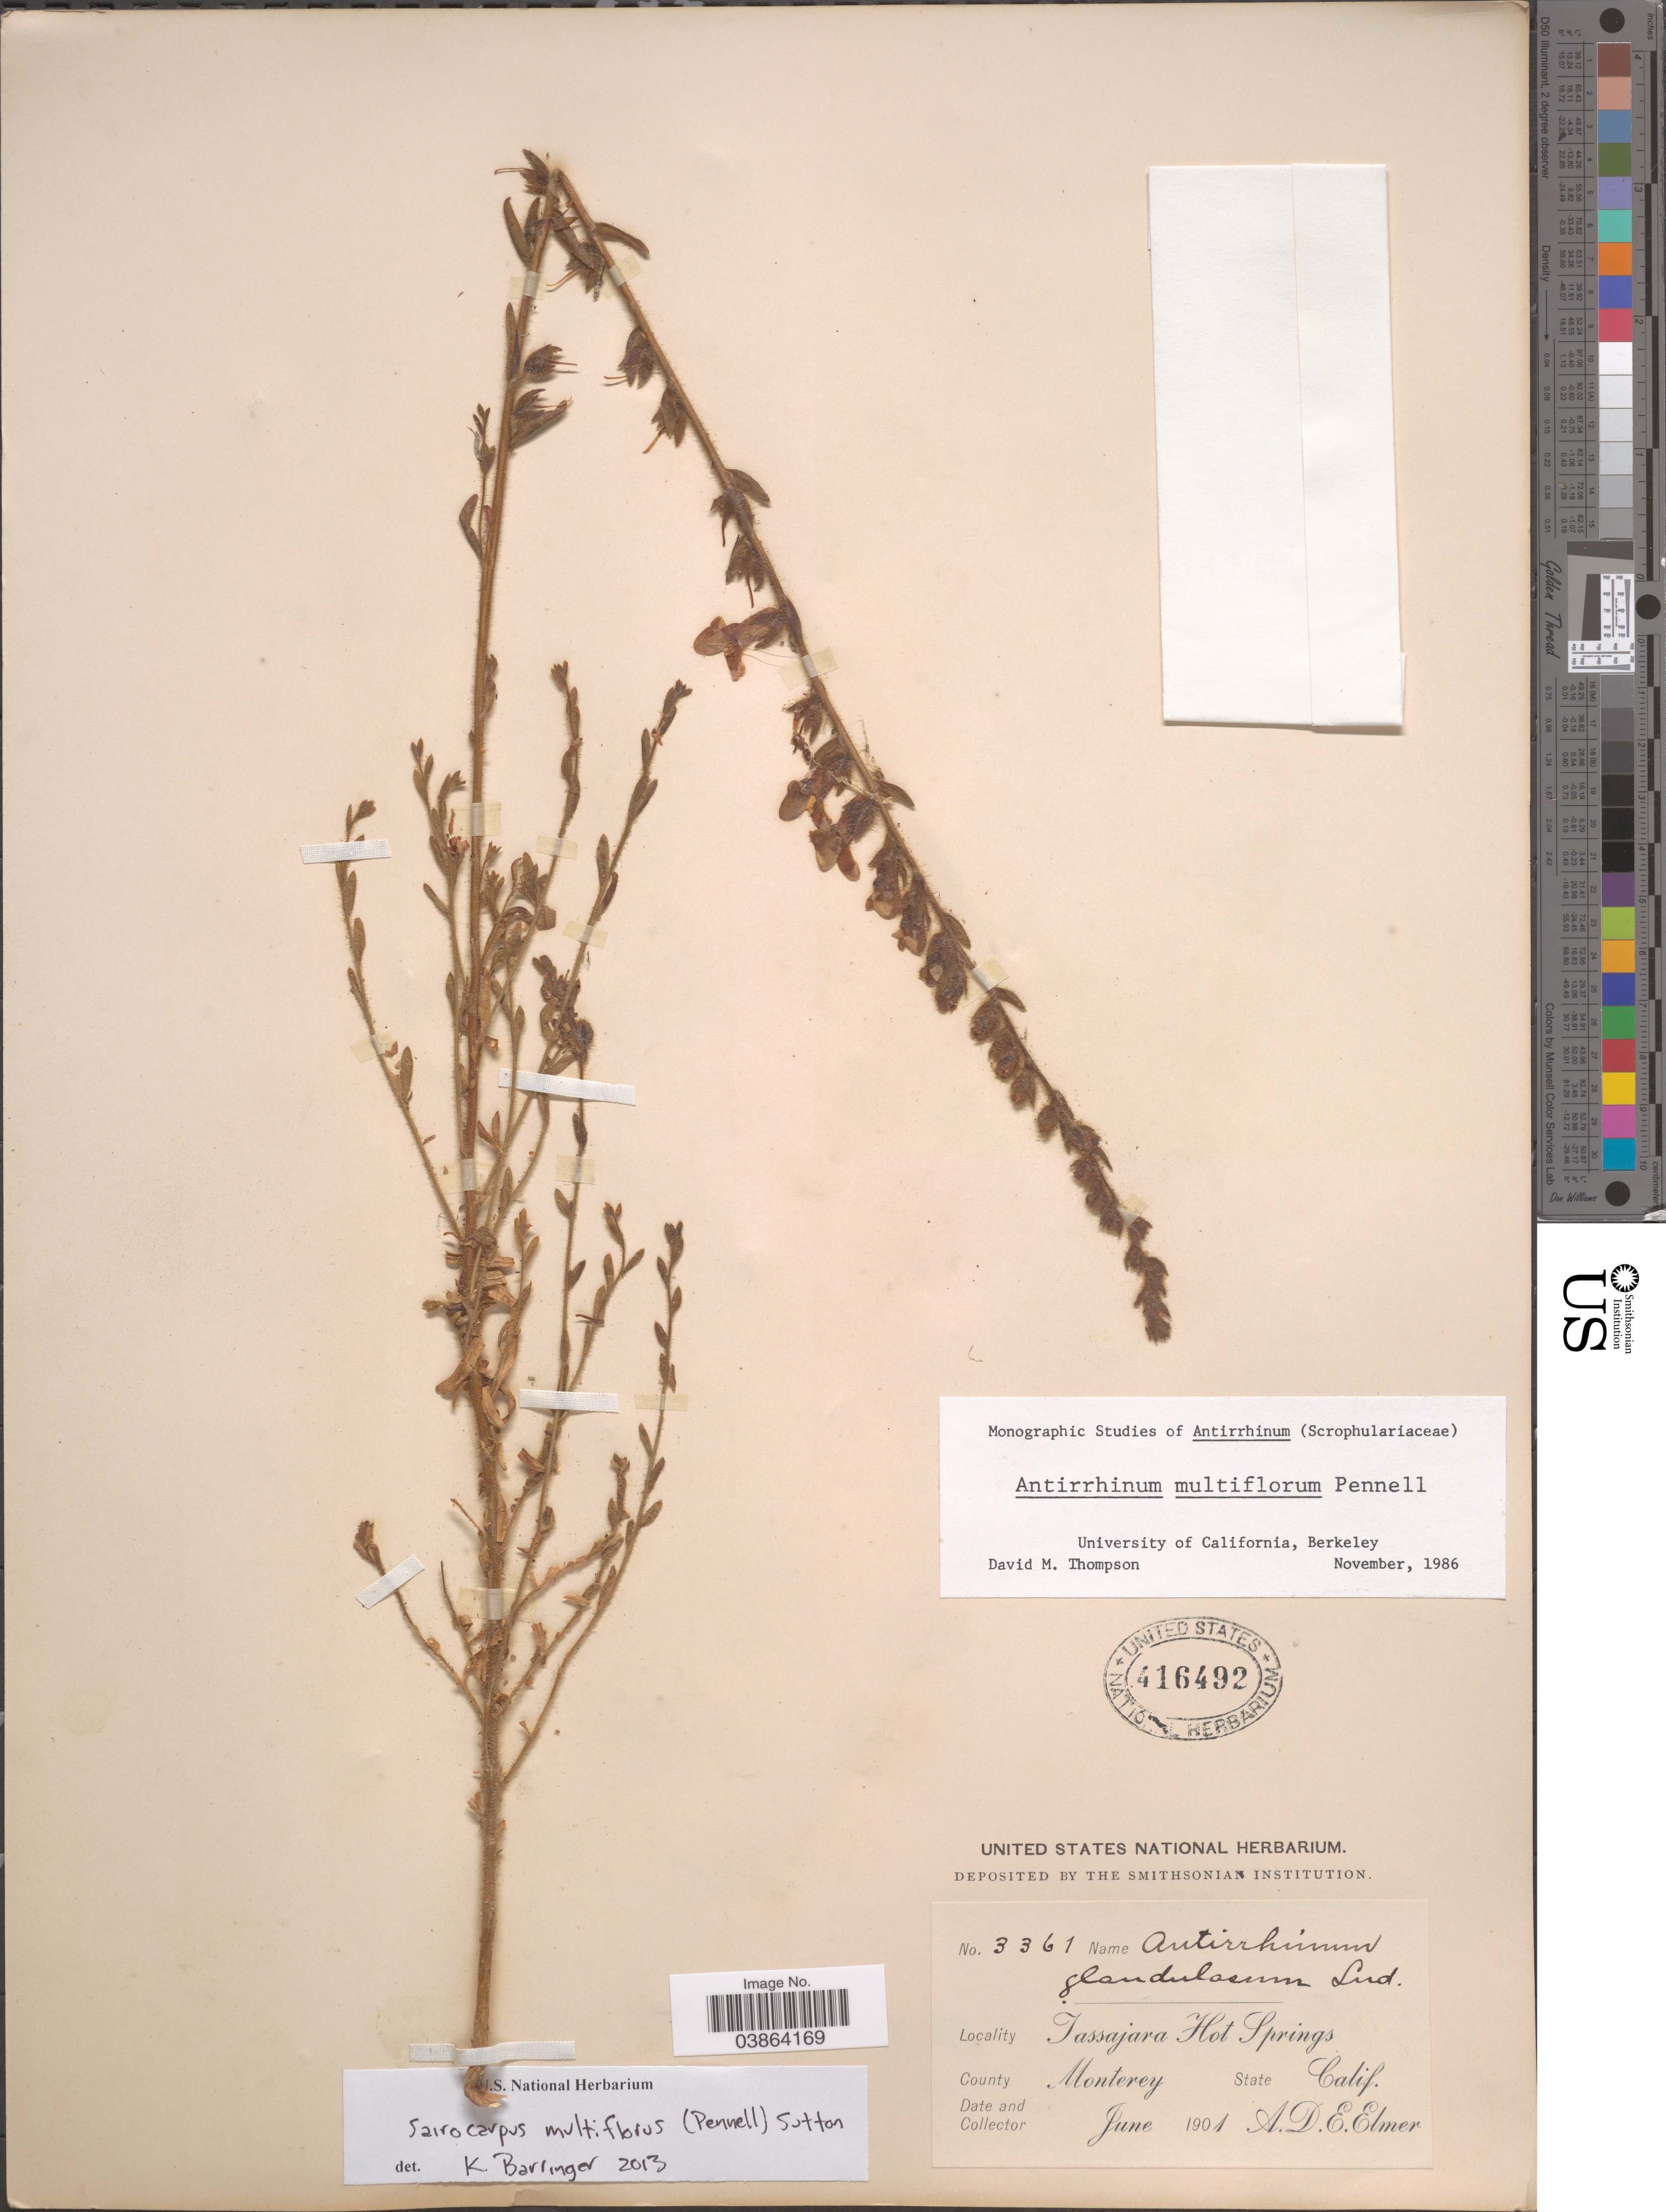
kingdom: Plantae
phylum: Tracheophyta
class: Magnoliopsida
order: Lamiales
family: Plantaginaceae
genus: Sairocarpus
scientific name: Sairocarpus multiflorus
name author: (Pennell) D.A. Sutton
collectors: A. D. E. Elmer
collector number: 3361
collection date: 1901-06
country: United States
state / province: California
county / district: Monterey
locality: Tassajara Hot Springs. County Monterey.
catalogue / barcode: US 416492